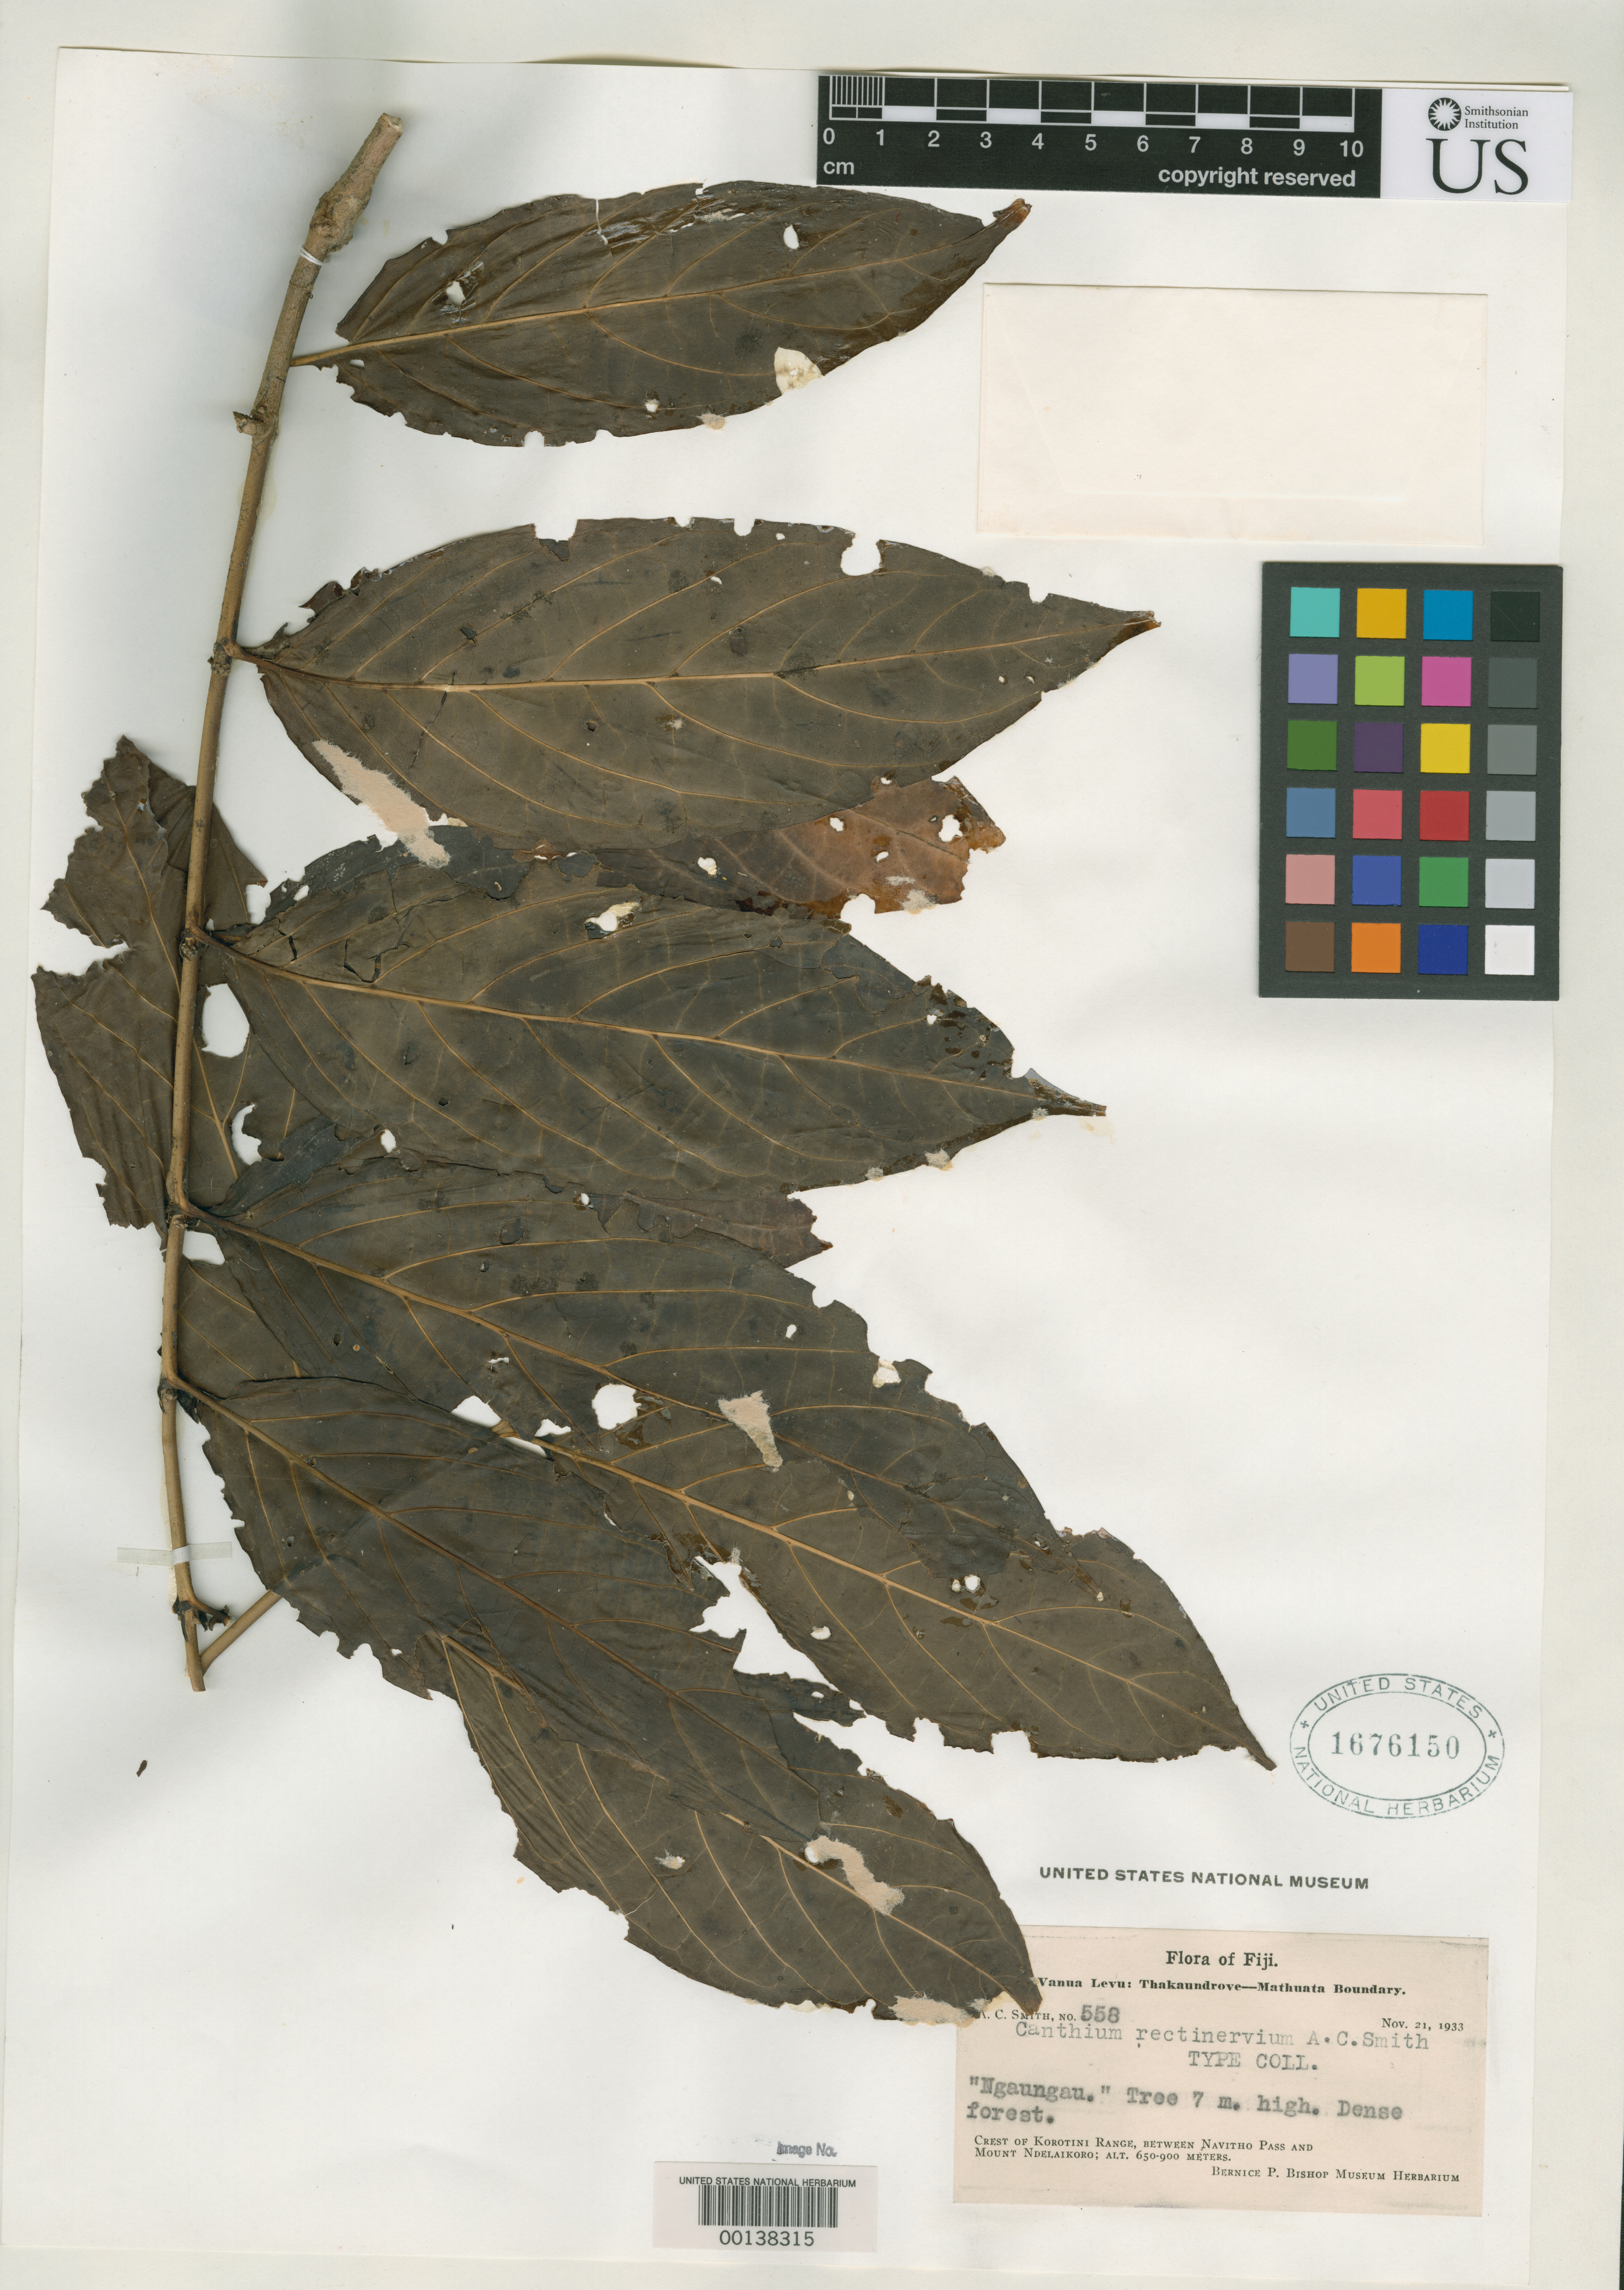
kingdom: Plantae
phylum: Tracheophyta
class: Magnoliopsida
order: Gentianales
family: Rubiaceae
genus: Canthium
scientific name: Canthium rectinervium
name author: A.C. Sm.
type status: Isotype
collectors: A. C. Smith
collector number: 558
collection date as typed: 21 Nov 1933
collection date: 1933-11-21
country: Fiji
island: Vanua Levu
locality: Thakaundrove-Mathuata boundary. [Vanua Levu Group]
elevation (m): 650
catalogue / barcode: US 1676150